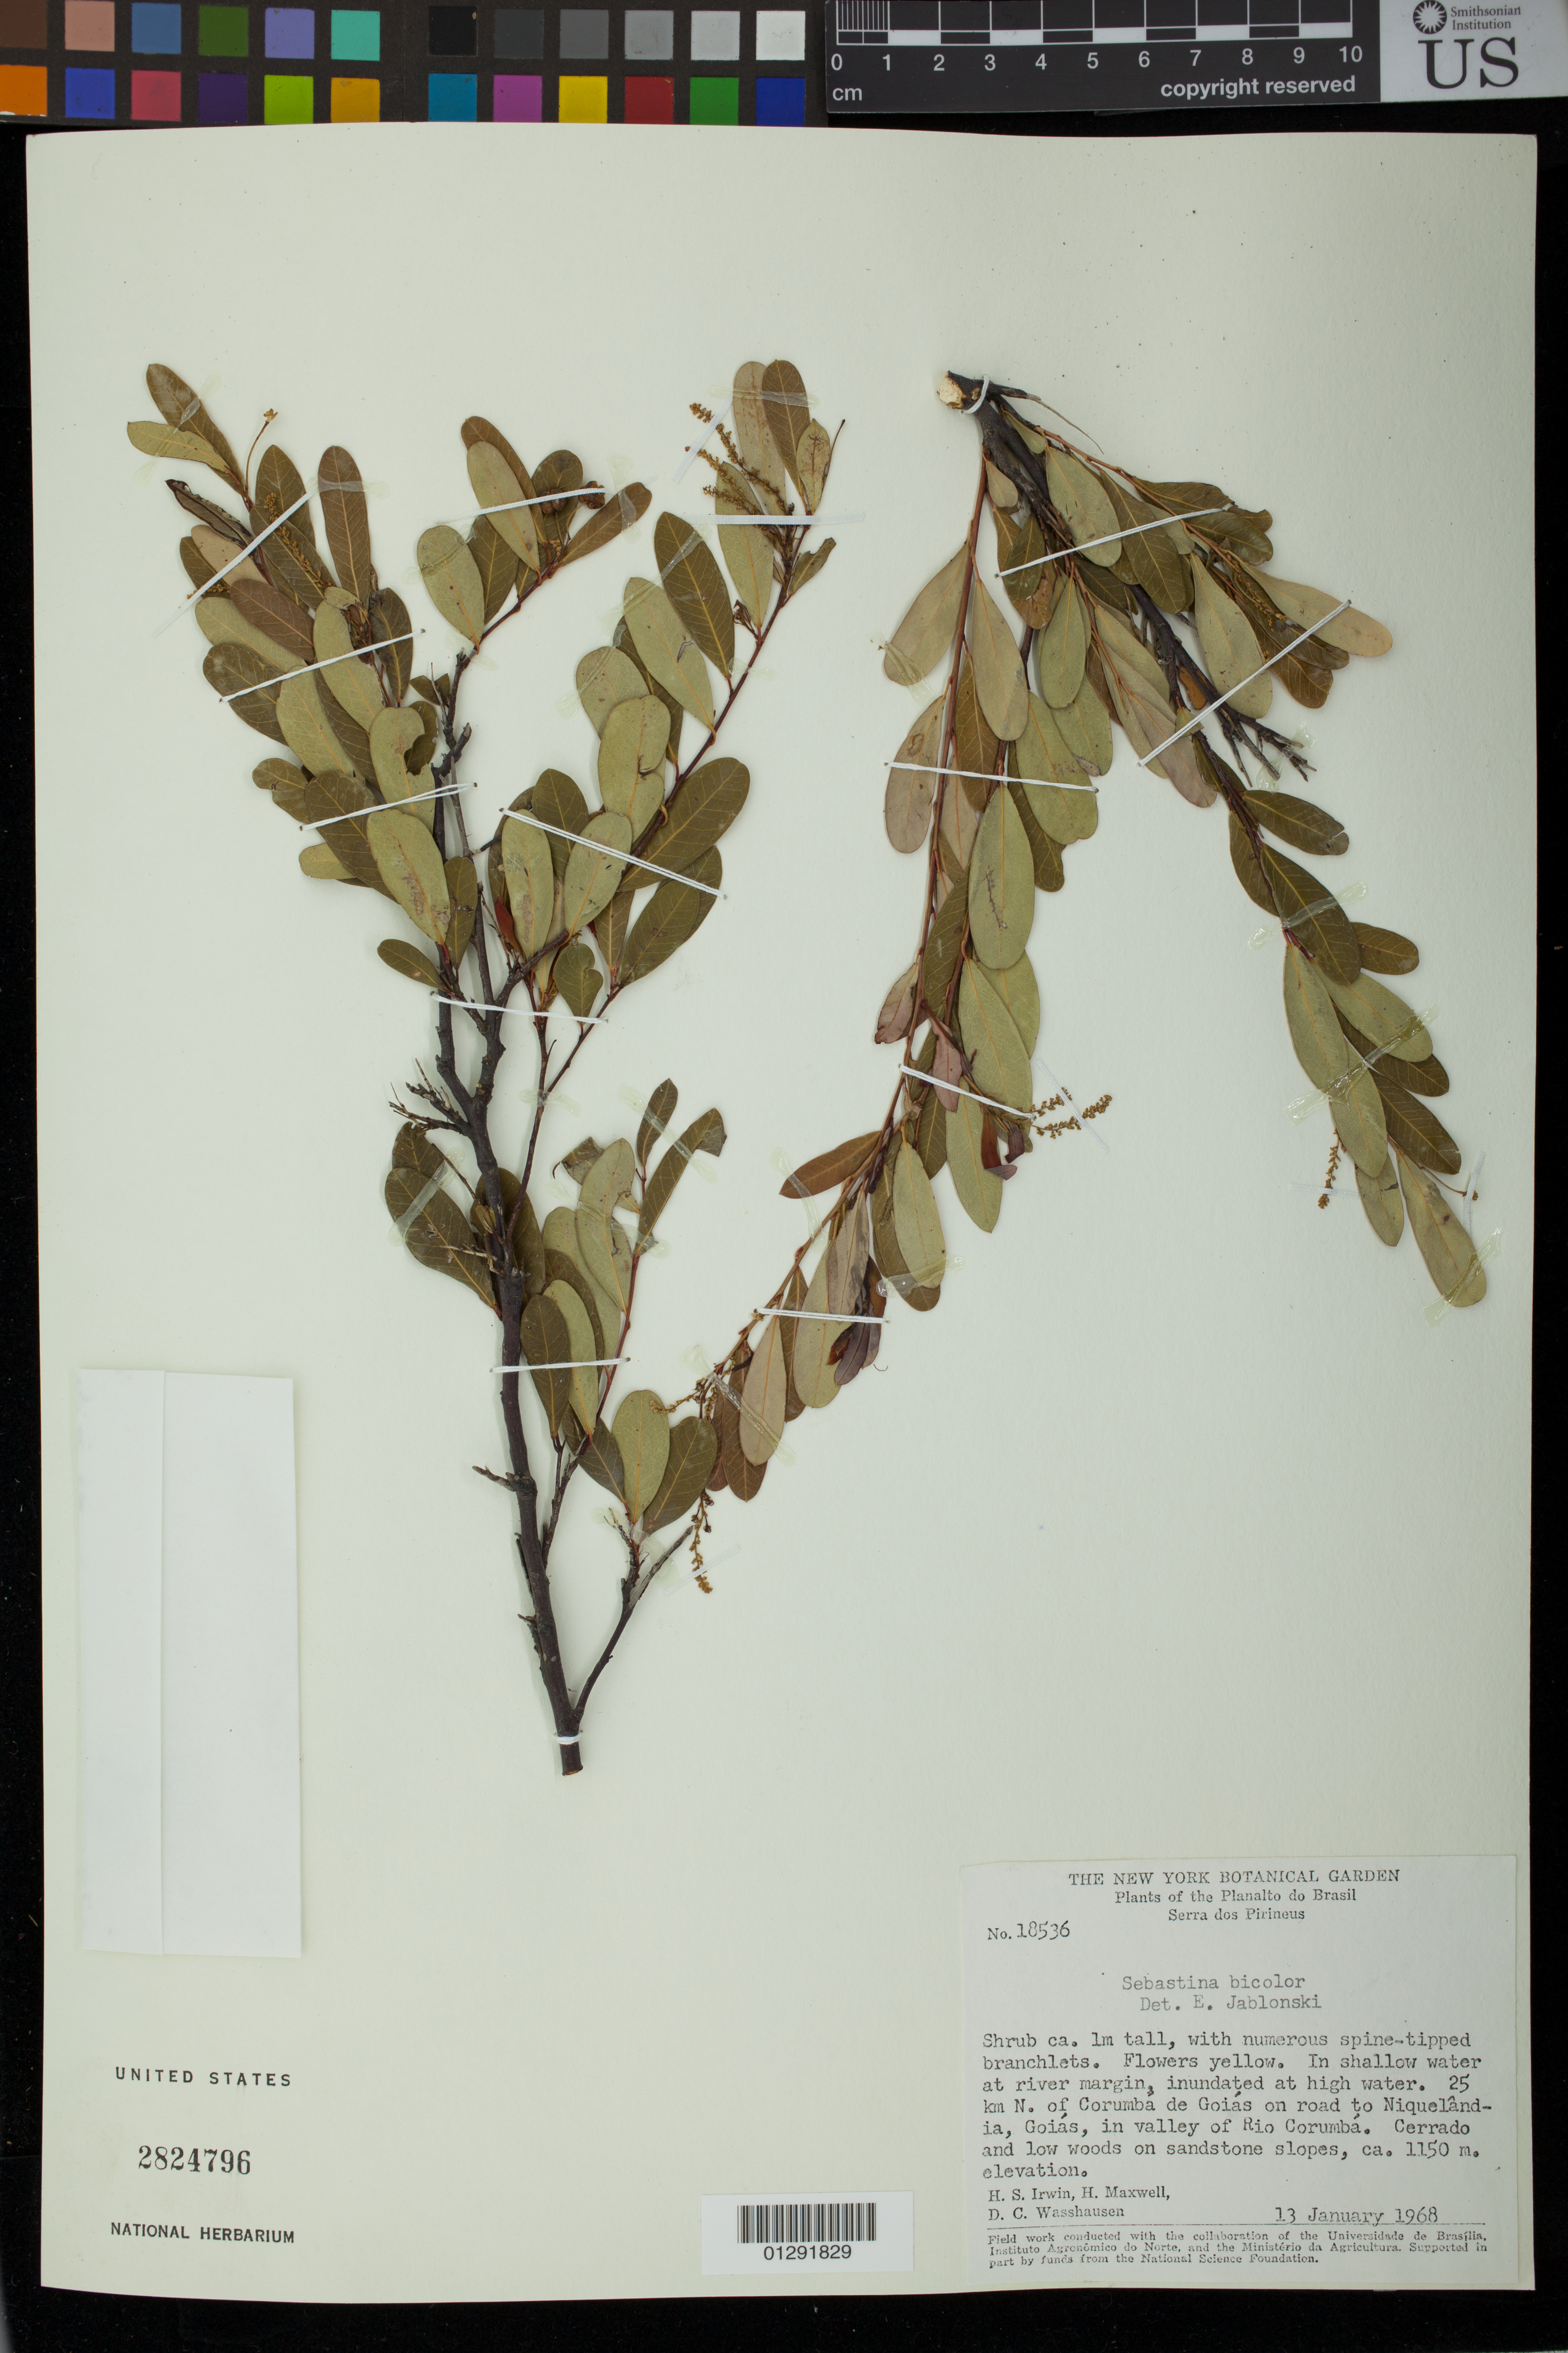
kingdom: Plantae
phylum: Tracheophyta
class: Magnoliopsida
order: Malpighiales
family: Euphorbiaceae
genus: Sebastiania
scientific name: Sebastiania schottiana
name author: (Müll. Arg.) Müll. Arg.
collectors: H. Irwin, H. Maxwell & D. C. Wasshausen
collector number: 18536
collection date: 1968-01-13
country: Brazil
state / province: Goias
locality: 25 km. N. of Corumba de Goias in road to Niquelandia, Goias, in valley of Rio Corumba.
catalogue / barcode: US 2824796